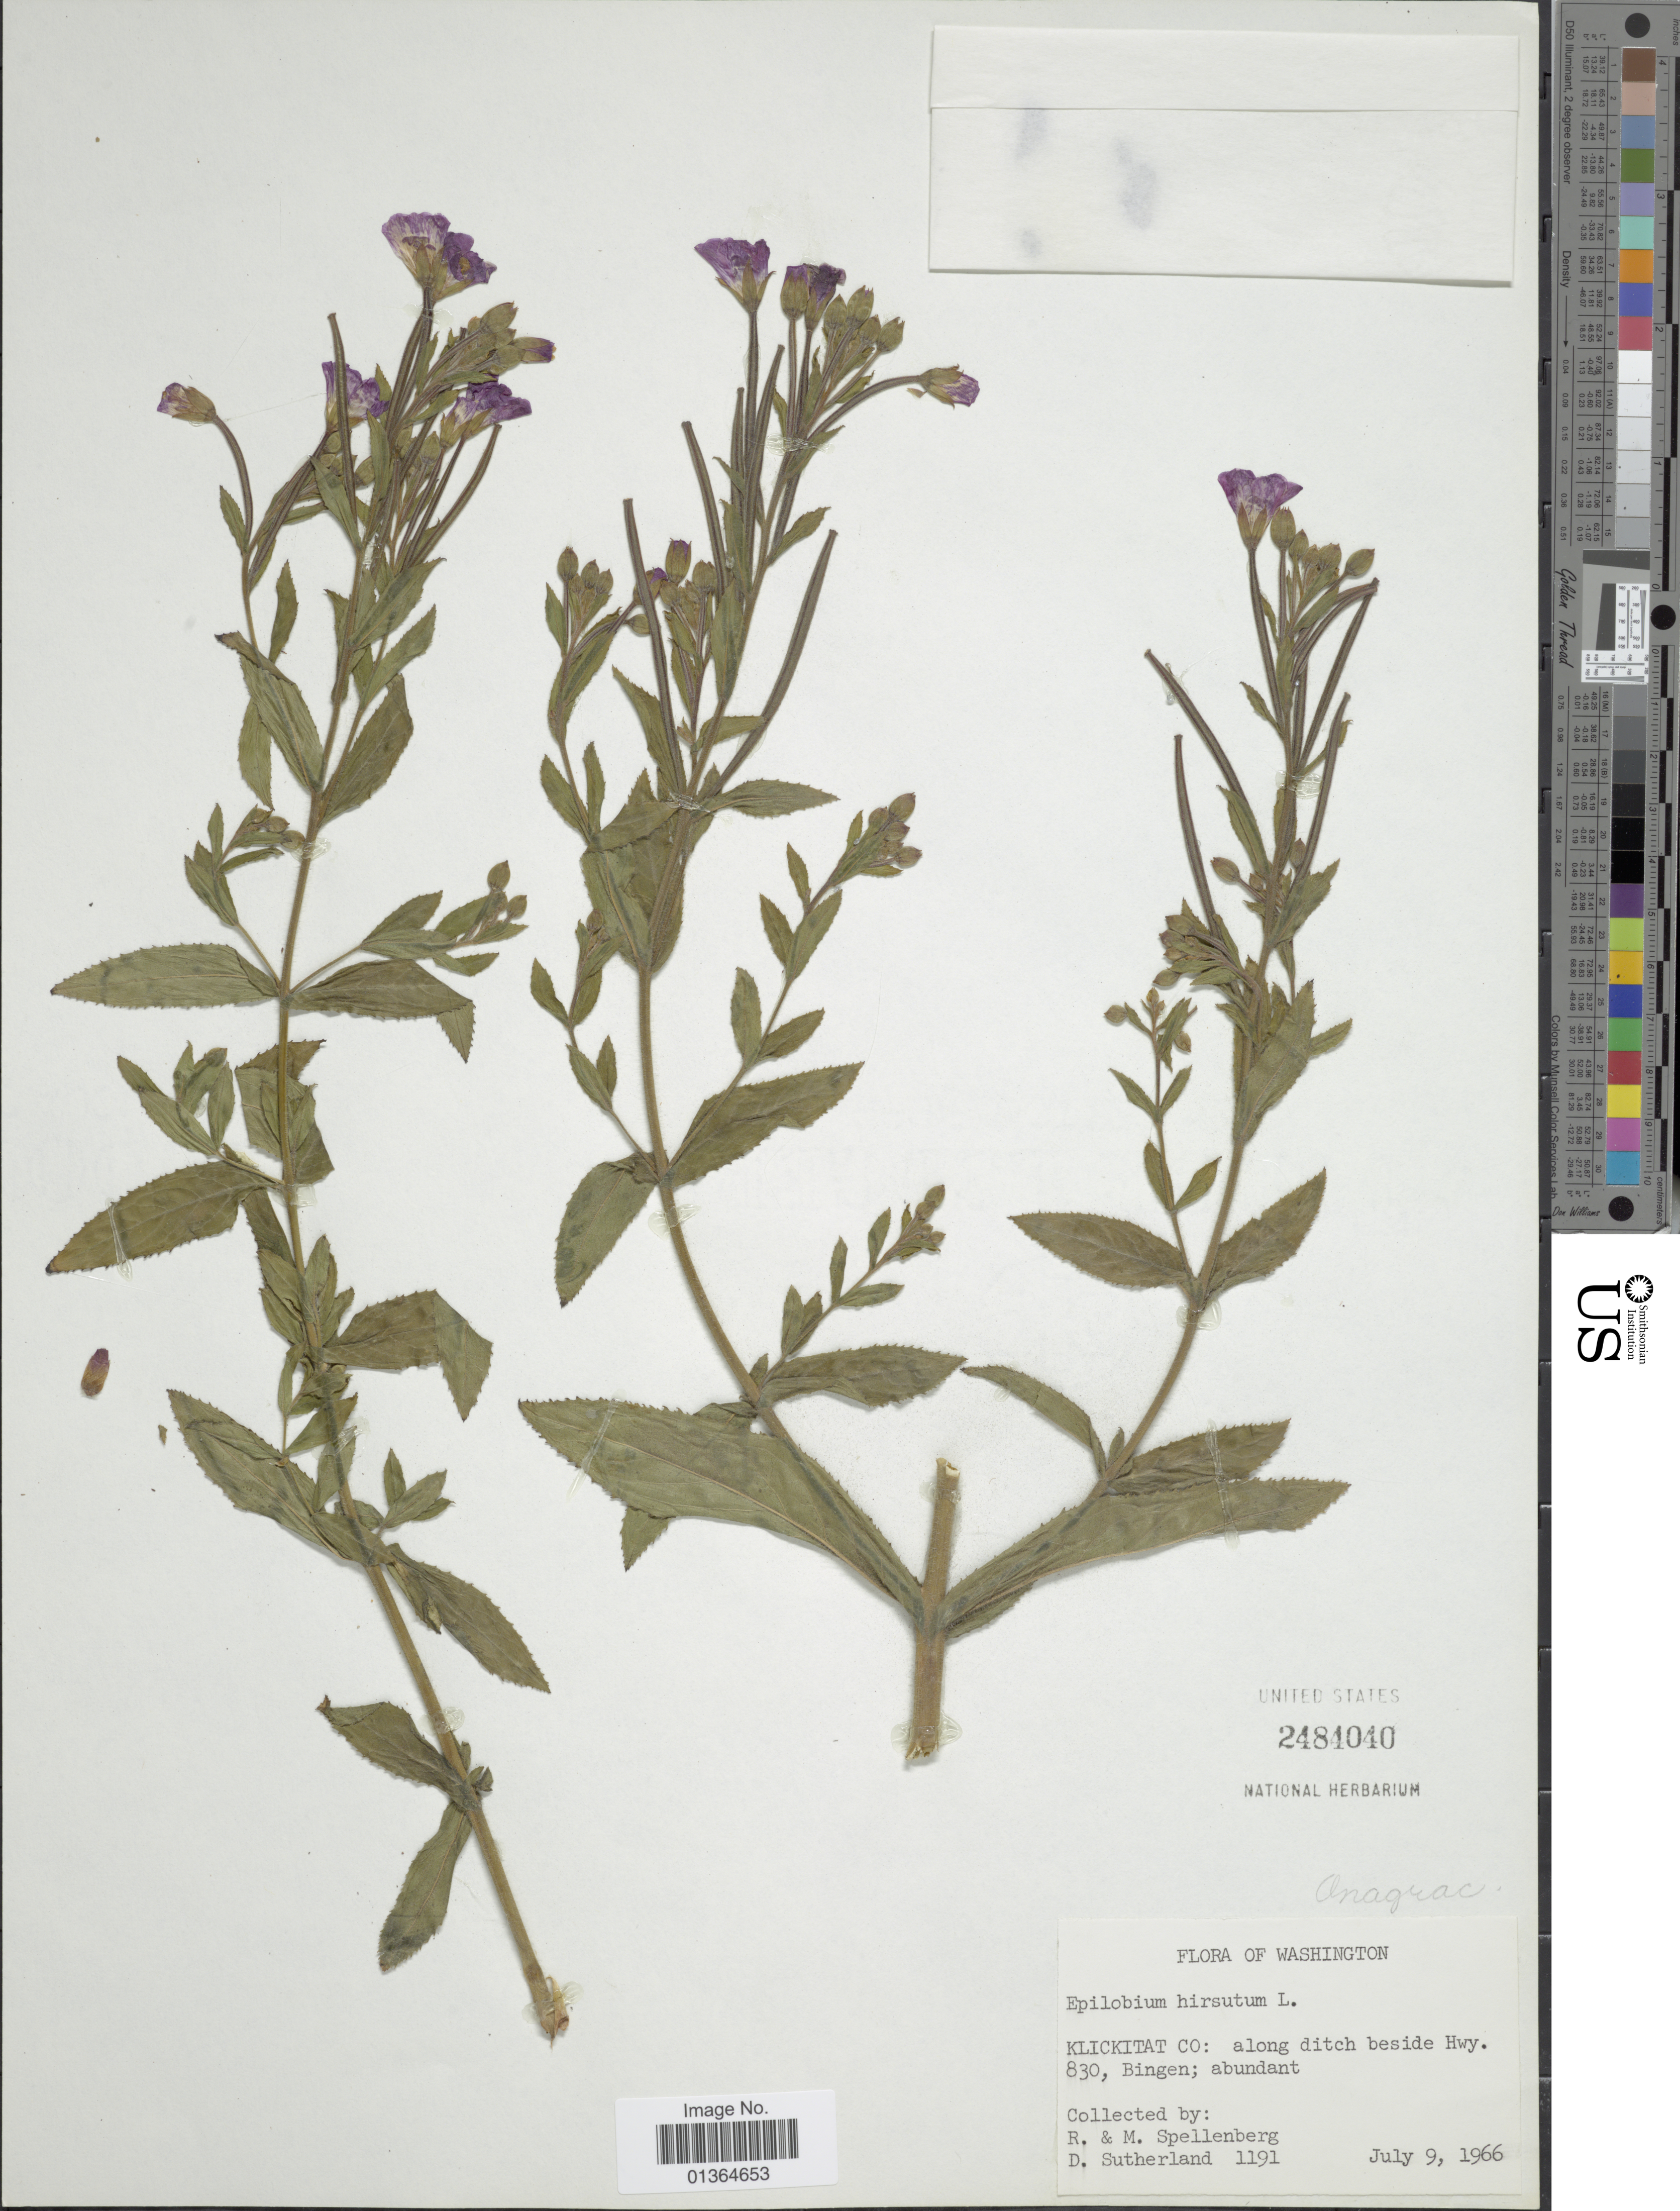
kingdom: Plantae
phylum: Tracheophyta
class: Magnoliopsida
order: Myrtales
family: Onagraceae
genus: Epilobium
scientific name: Epilobium hirsutum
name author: L.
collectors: R. Spellenberg, Spellenberg, M. & D. Sutherland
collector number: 1191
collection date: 1966-07-09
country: United States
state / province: Washington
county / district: Klickitat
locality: Klickitat Co: along ditch beside Hwy. 830, Bingen.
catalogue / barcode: US 2484040